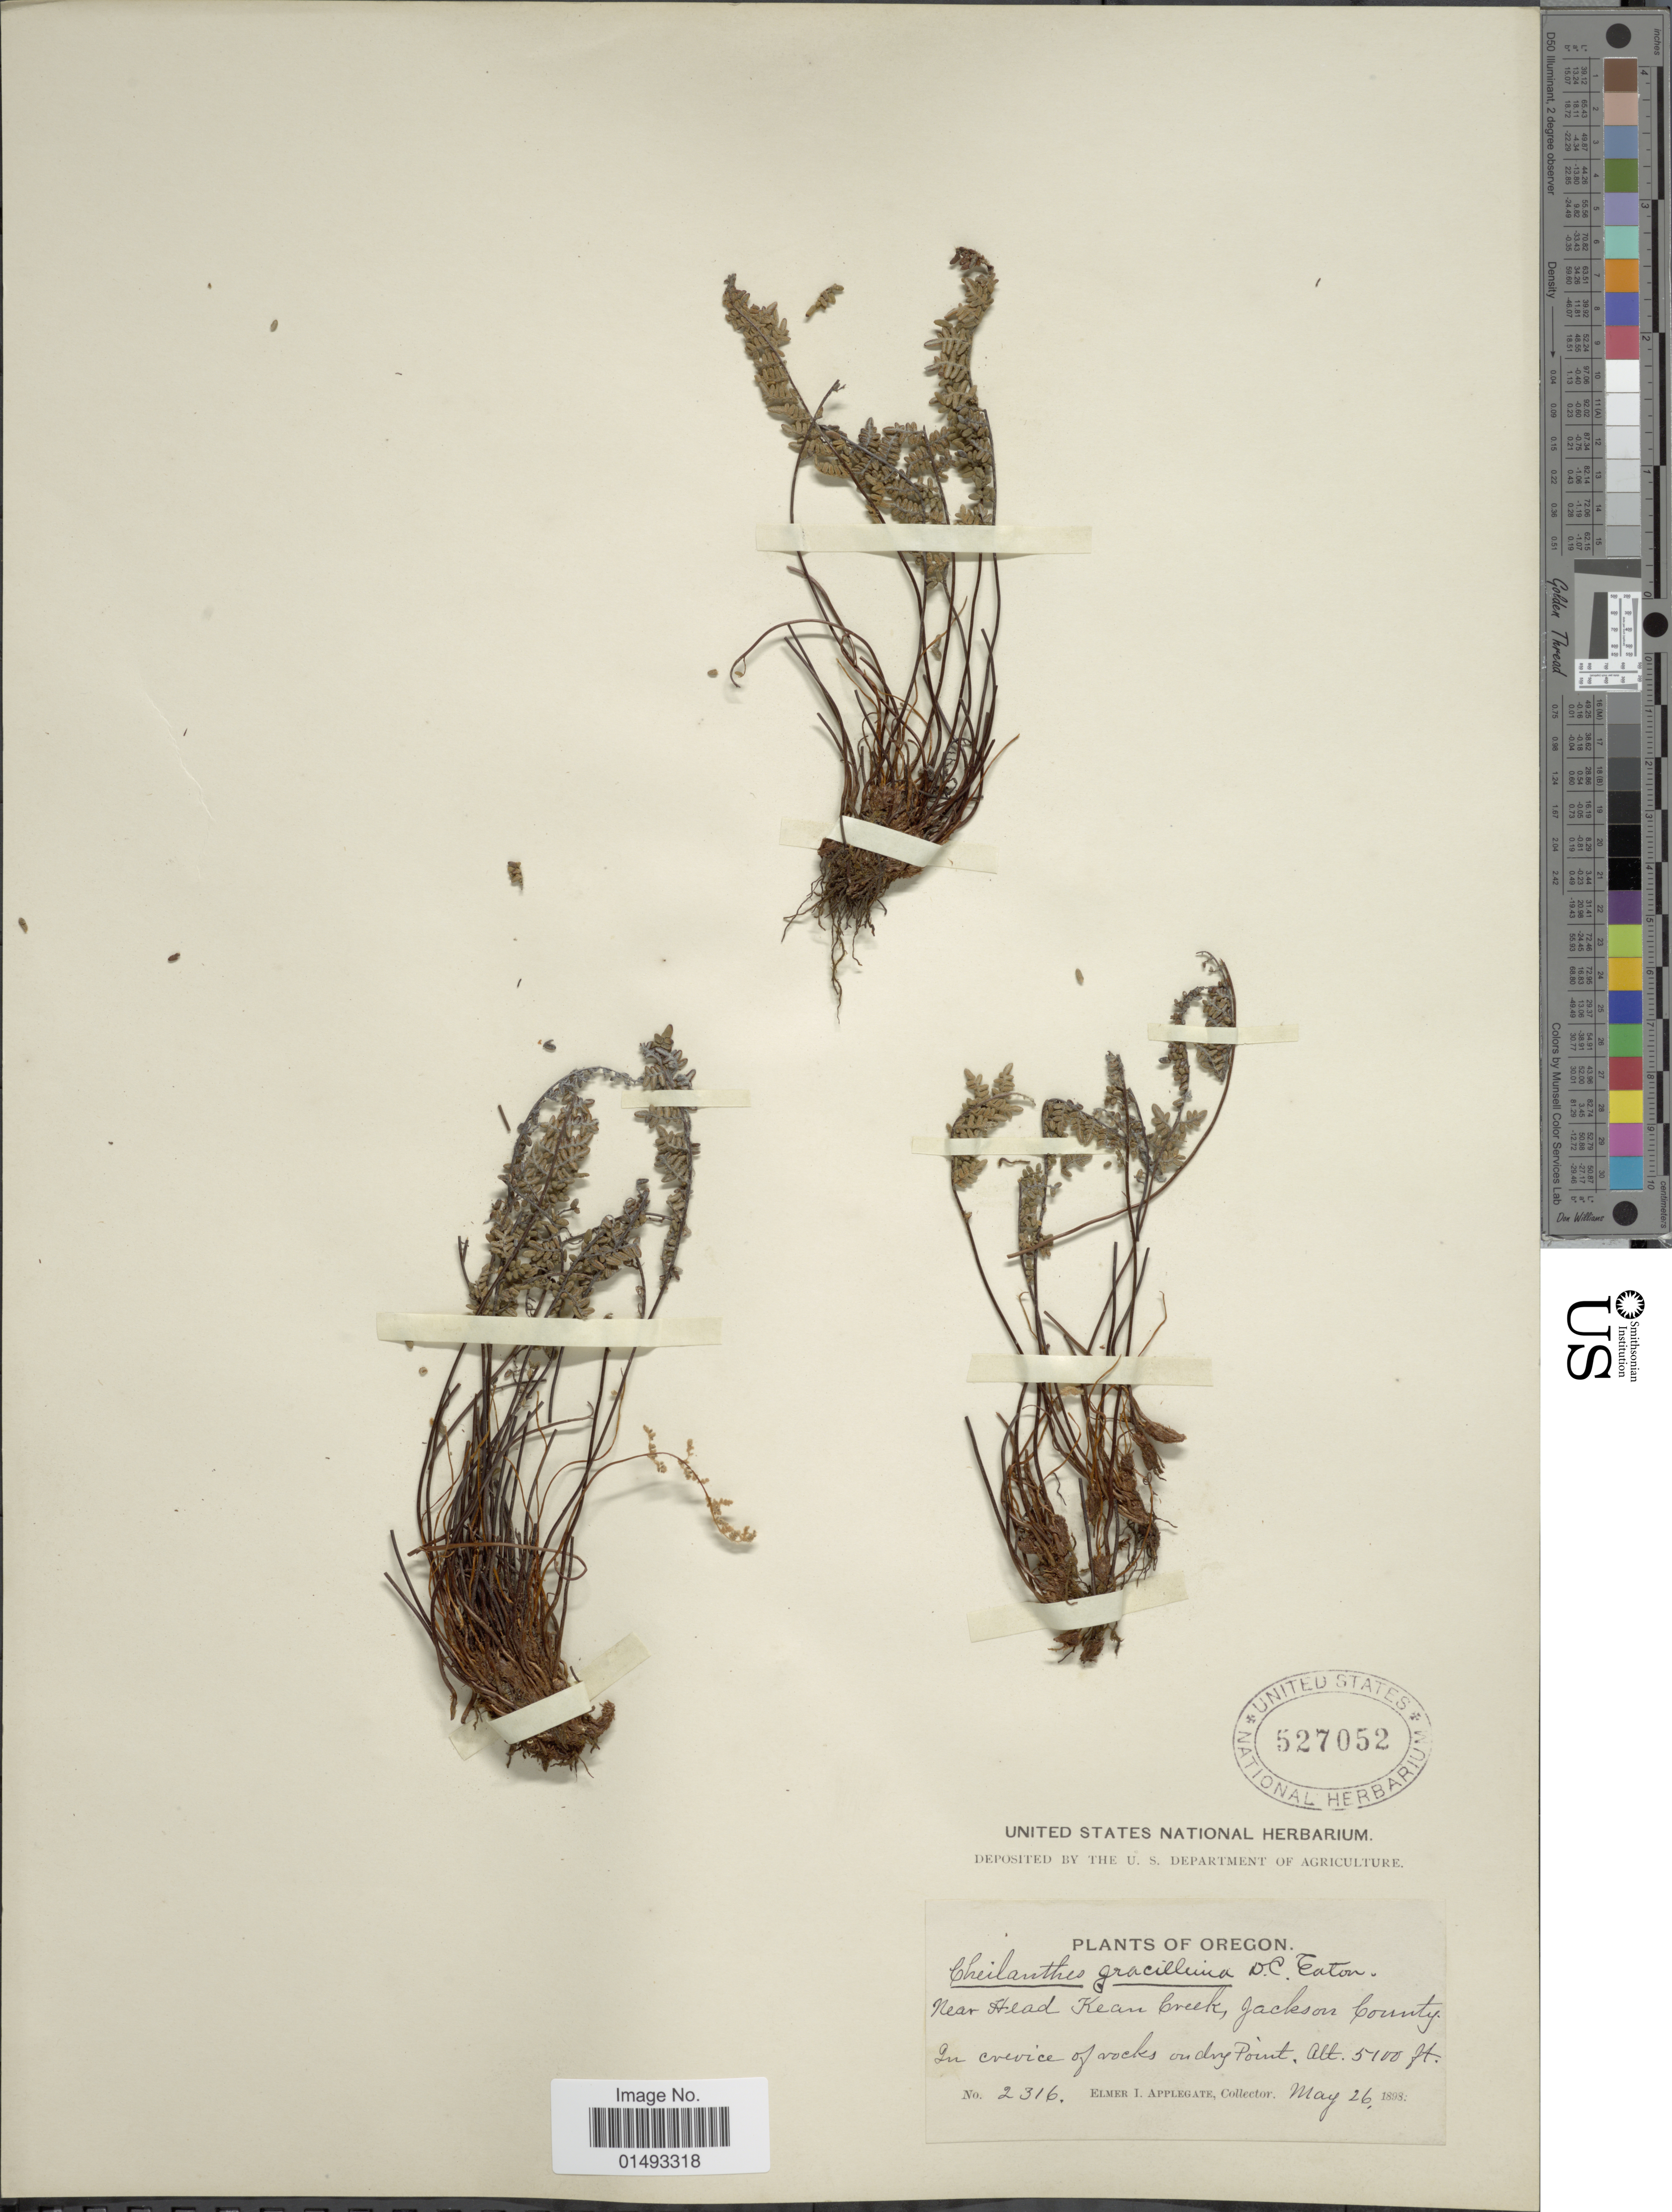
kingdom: Plantae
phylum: Tracheophyta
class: Polypodiopsida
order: Polypodiales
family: Pteridaceae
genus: Myriopteris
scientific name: Myriopteris gracillima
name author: (D.C. Eaton) J. Sm.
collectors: E. I. Applegate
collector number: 2316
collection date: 1898-05-26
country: United States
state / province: Oregon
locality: Near Head Kean Creek, Jackson County. In crevice of rocks on dry Point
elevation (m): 1554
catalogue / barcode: US 527052